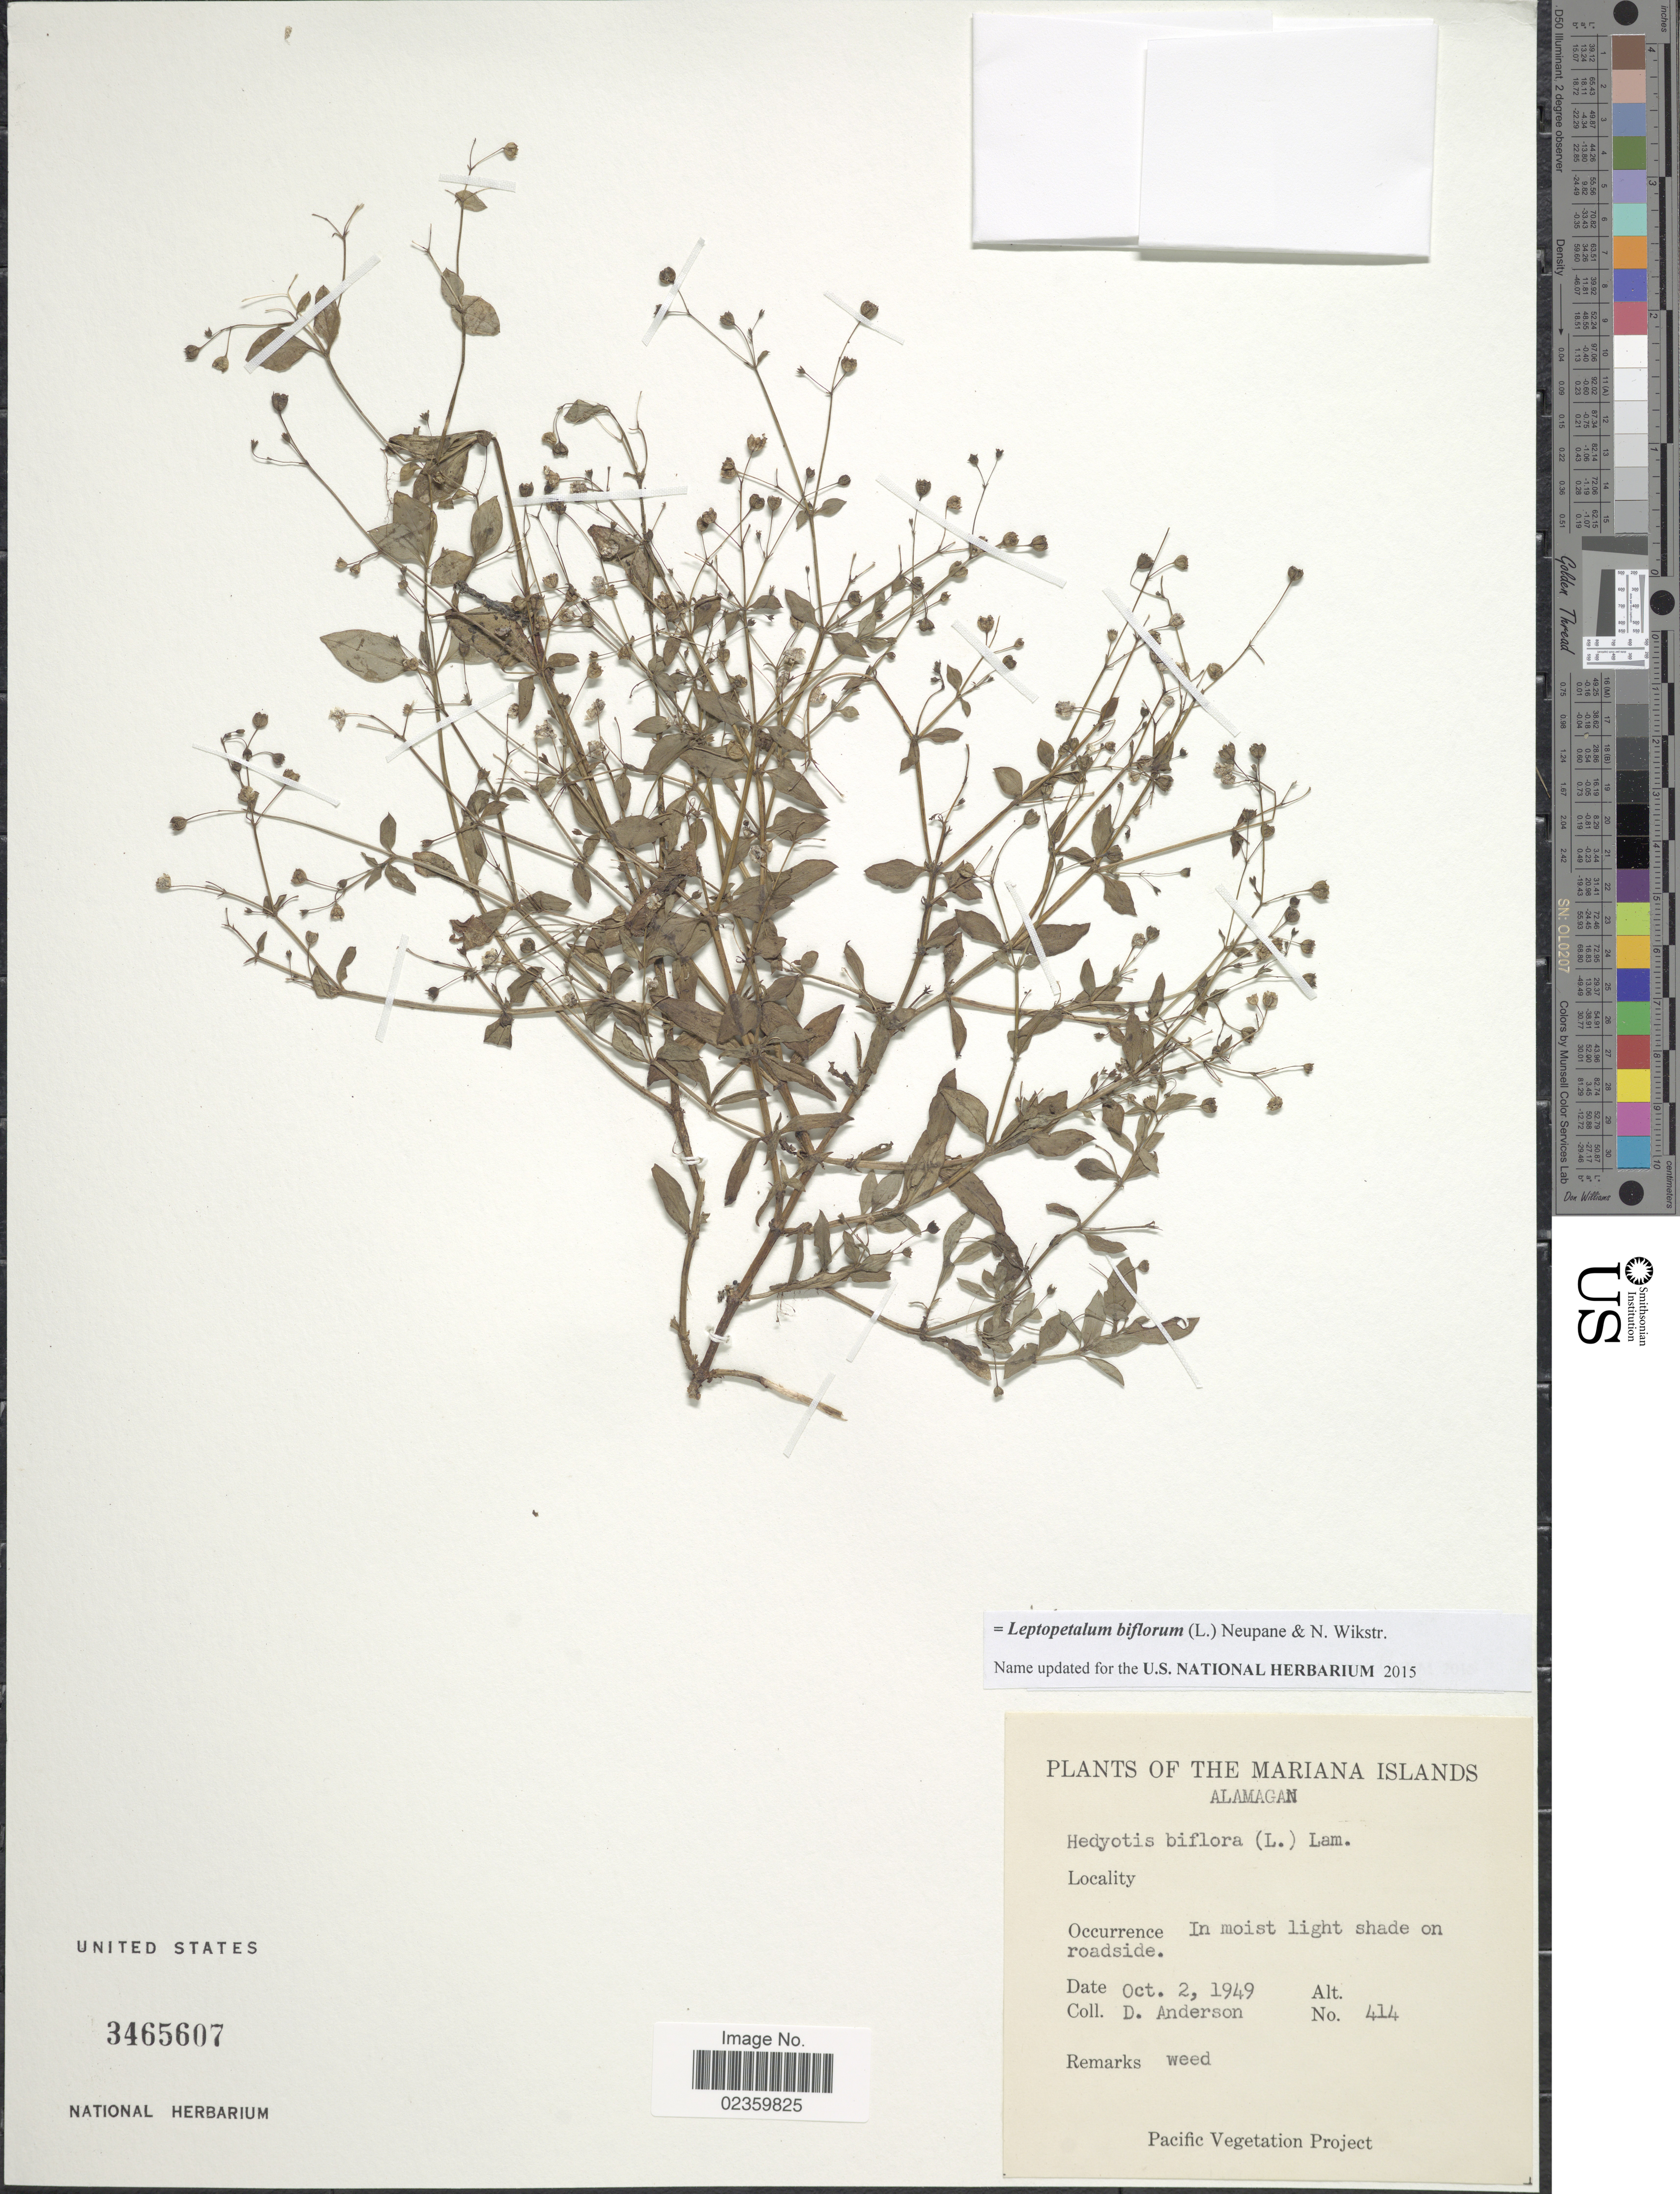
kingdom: Plantae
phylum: Tracheophyta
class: Magnoliopsida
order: Gentianales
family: Rubiaceae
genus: Leptopetalum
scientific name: Leptopetalum biflorum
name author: (L.) Neupane & N. Wikstr.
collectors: D. Anderson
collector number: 414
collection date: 1949-10-02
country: Northern Mariana Islands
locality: The Marianas Islands, Alamagan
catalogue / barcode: US 3465607